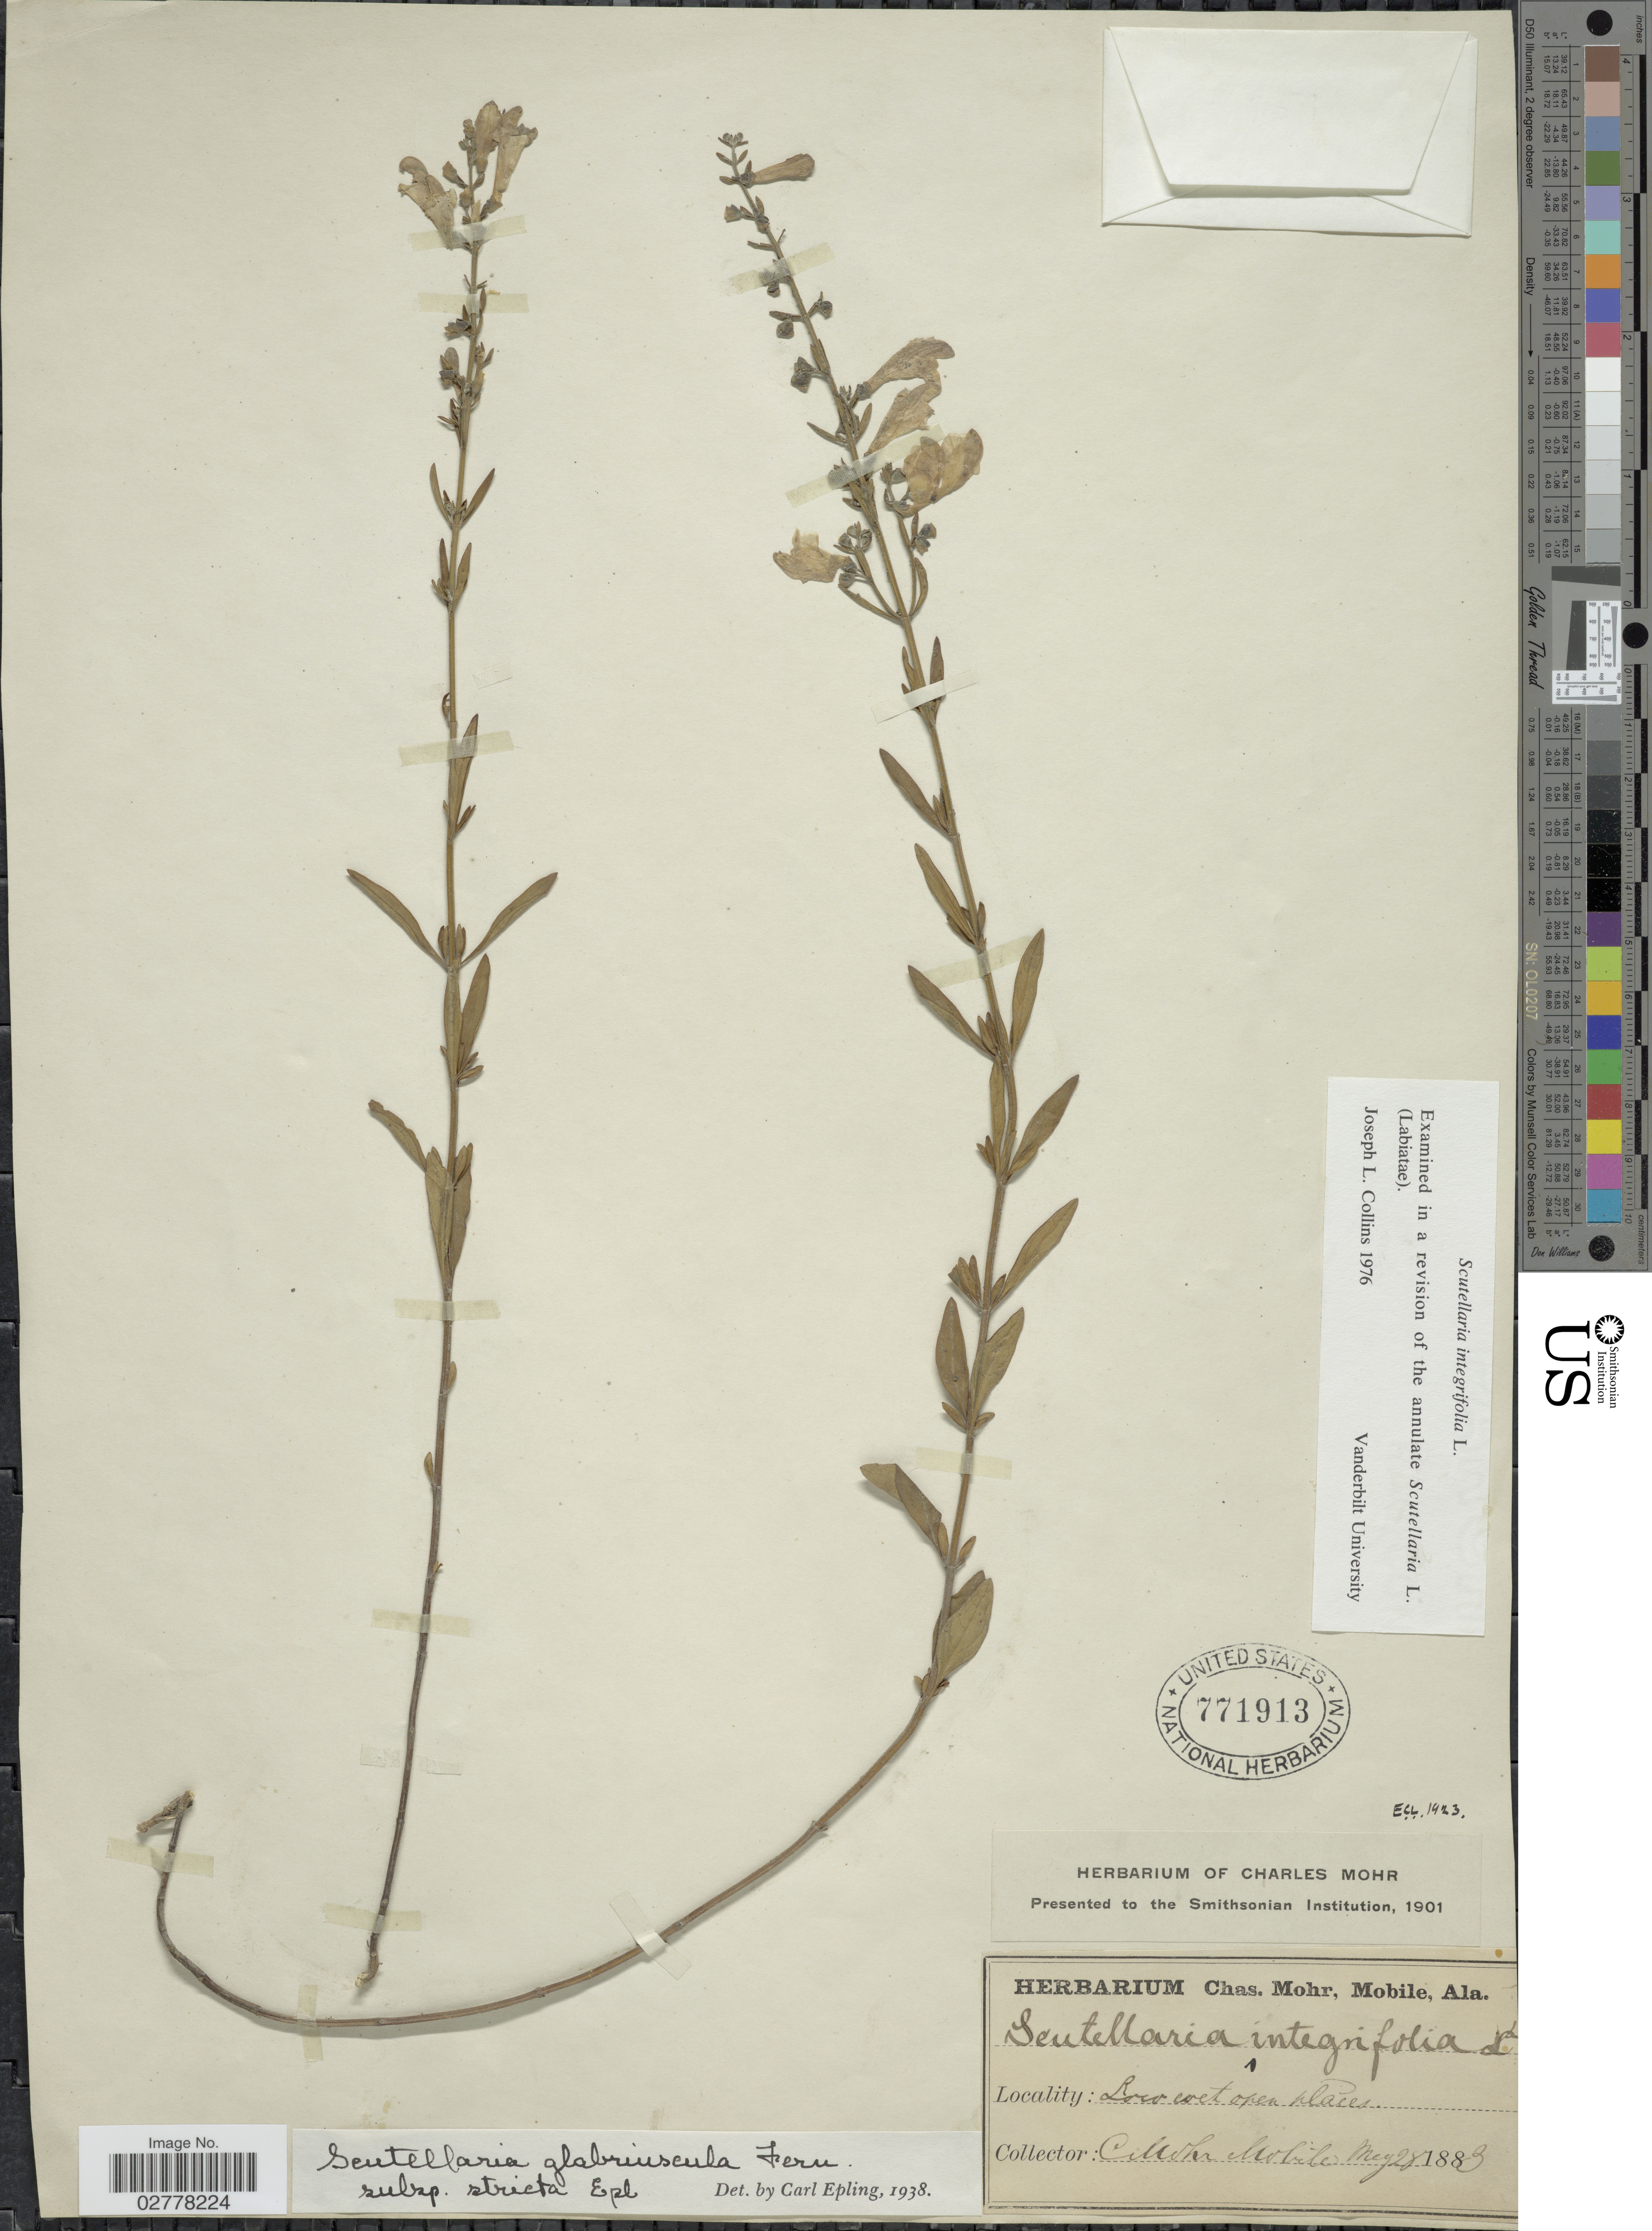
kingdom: Plantae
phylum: Tracheophyta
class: Magnoliopsida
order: Lamiales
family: Lamiaceae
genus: Scutellaria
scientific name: Scutellaria integrifolia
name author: L.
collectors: Mohr, C. T. (herbarium)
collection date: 1883-05-28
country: United States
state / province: Alabama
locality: Mobile. Low wet open places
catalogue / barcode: US 771913